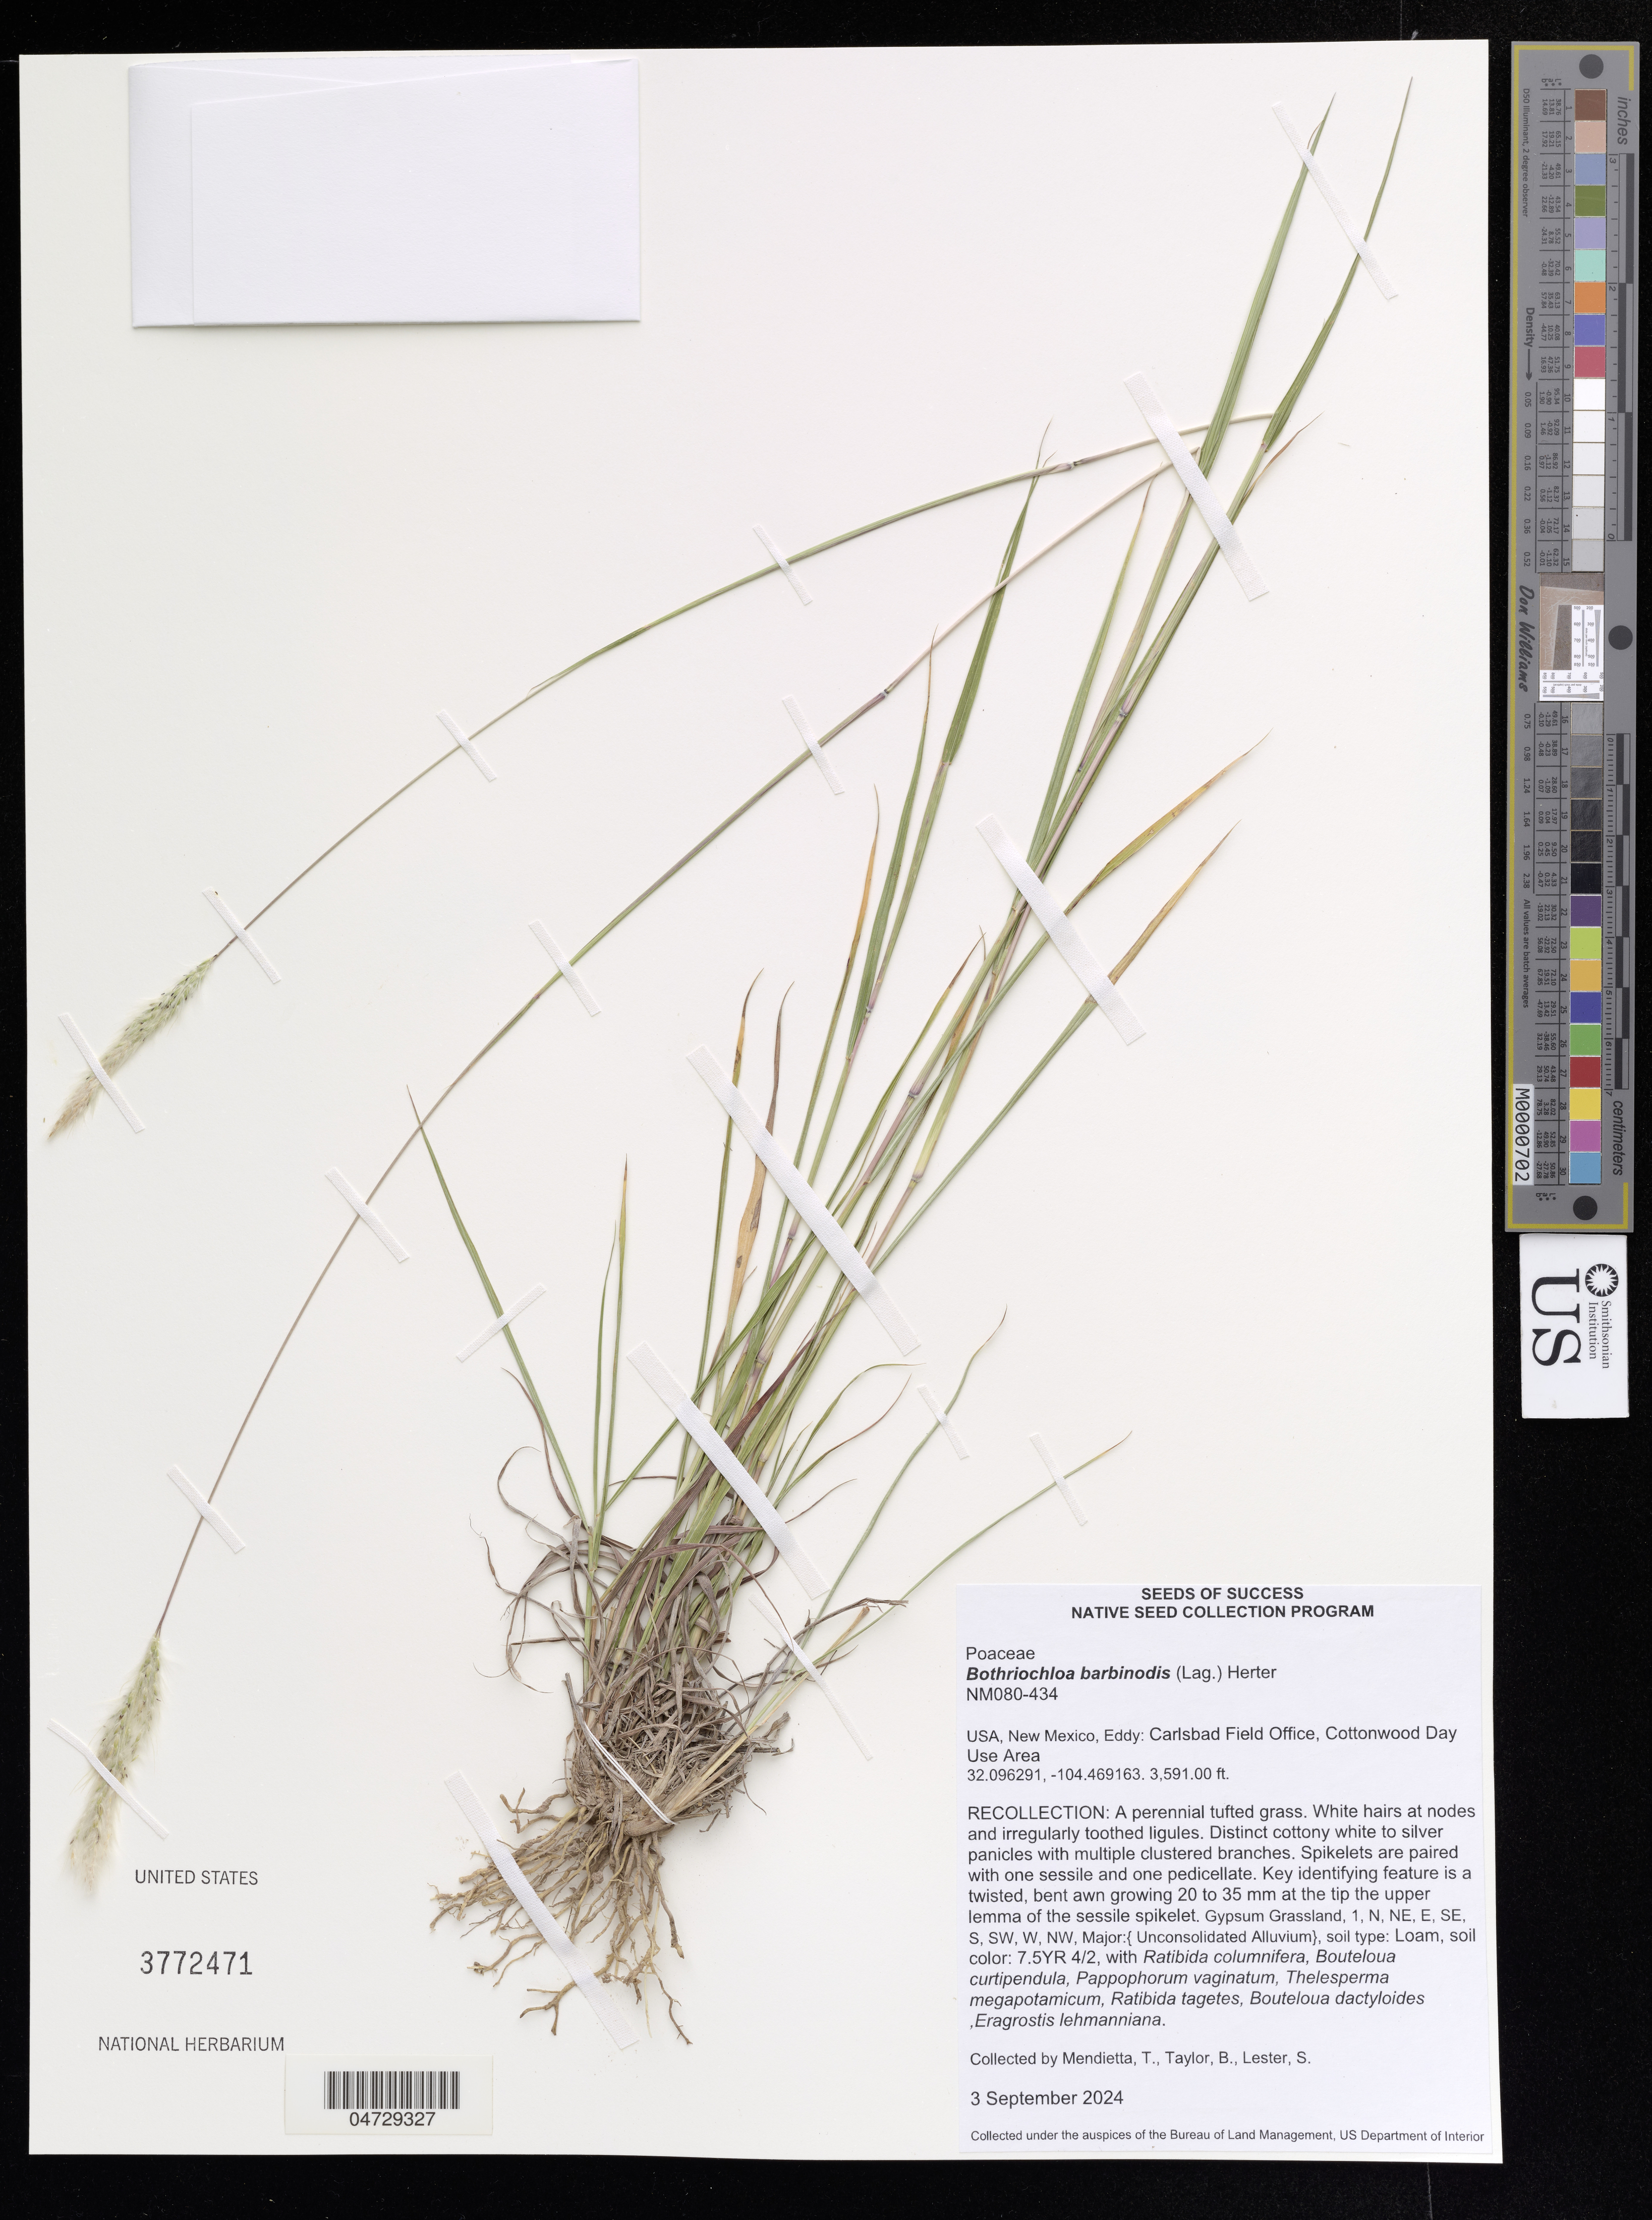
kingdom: Plantae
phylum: Tracheophyta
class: Liliopsida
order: Poales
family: Poaceae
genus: Bothriochloa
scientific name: Bothriochloa barbinodis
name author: (Lag.) Herter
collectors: T. Mendietta, B. Taylor & S. Lester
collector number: NM080-434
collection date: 2024-09-03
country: United States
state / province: New Mexico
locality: Eddy: Carlsbad Field Office, Cottonwood Day Use Area.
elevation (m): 1094.54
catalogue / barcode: US 3772471